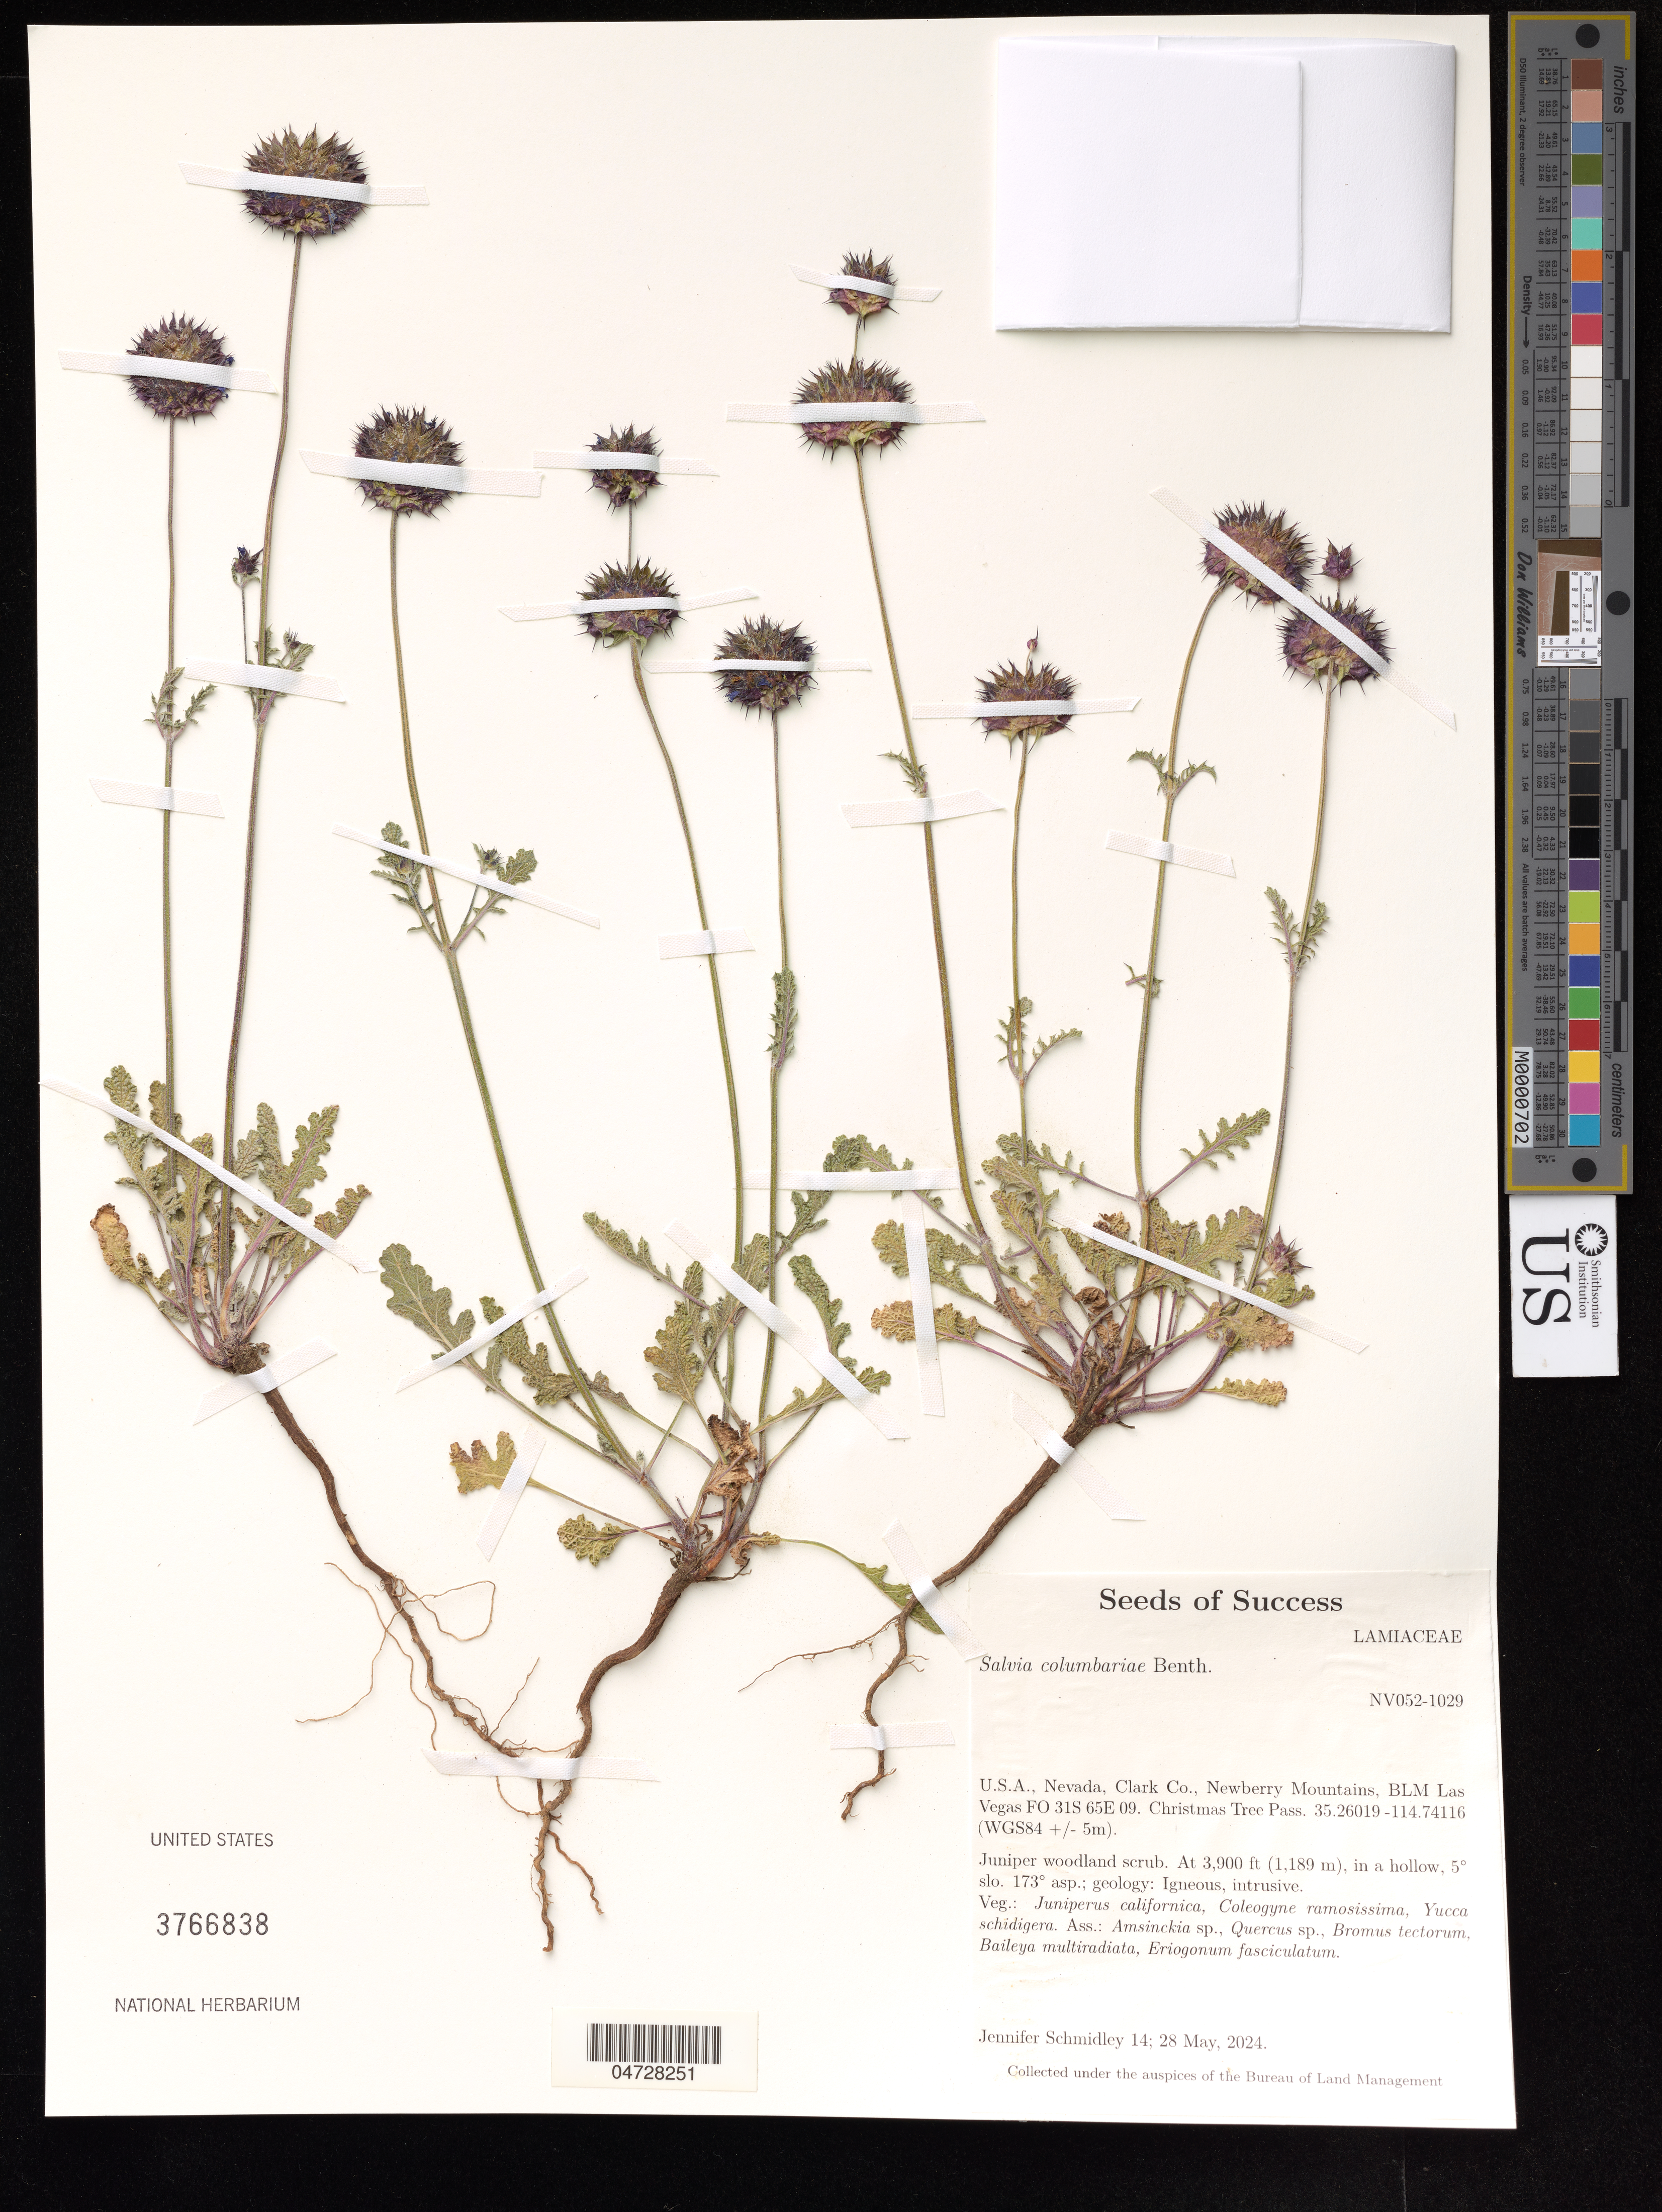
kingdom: Plantae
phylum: Tracheophyta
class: Magnoliopsida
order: Lamiales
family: Lamiaceae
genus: Salvia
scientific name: Salvia columbariae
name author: Benth.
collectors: J. Schmidley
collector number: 14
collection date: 2024-05-28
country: United States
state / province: Nevada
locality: Clark Co., Newberry Mountains, BLM Las Vegas FO 31S 65E 09. Christmas Tree Pass.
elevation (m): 1189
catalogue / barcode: US 3766838